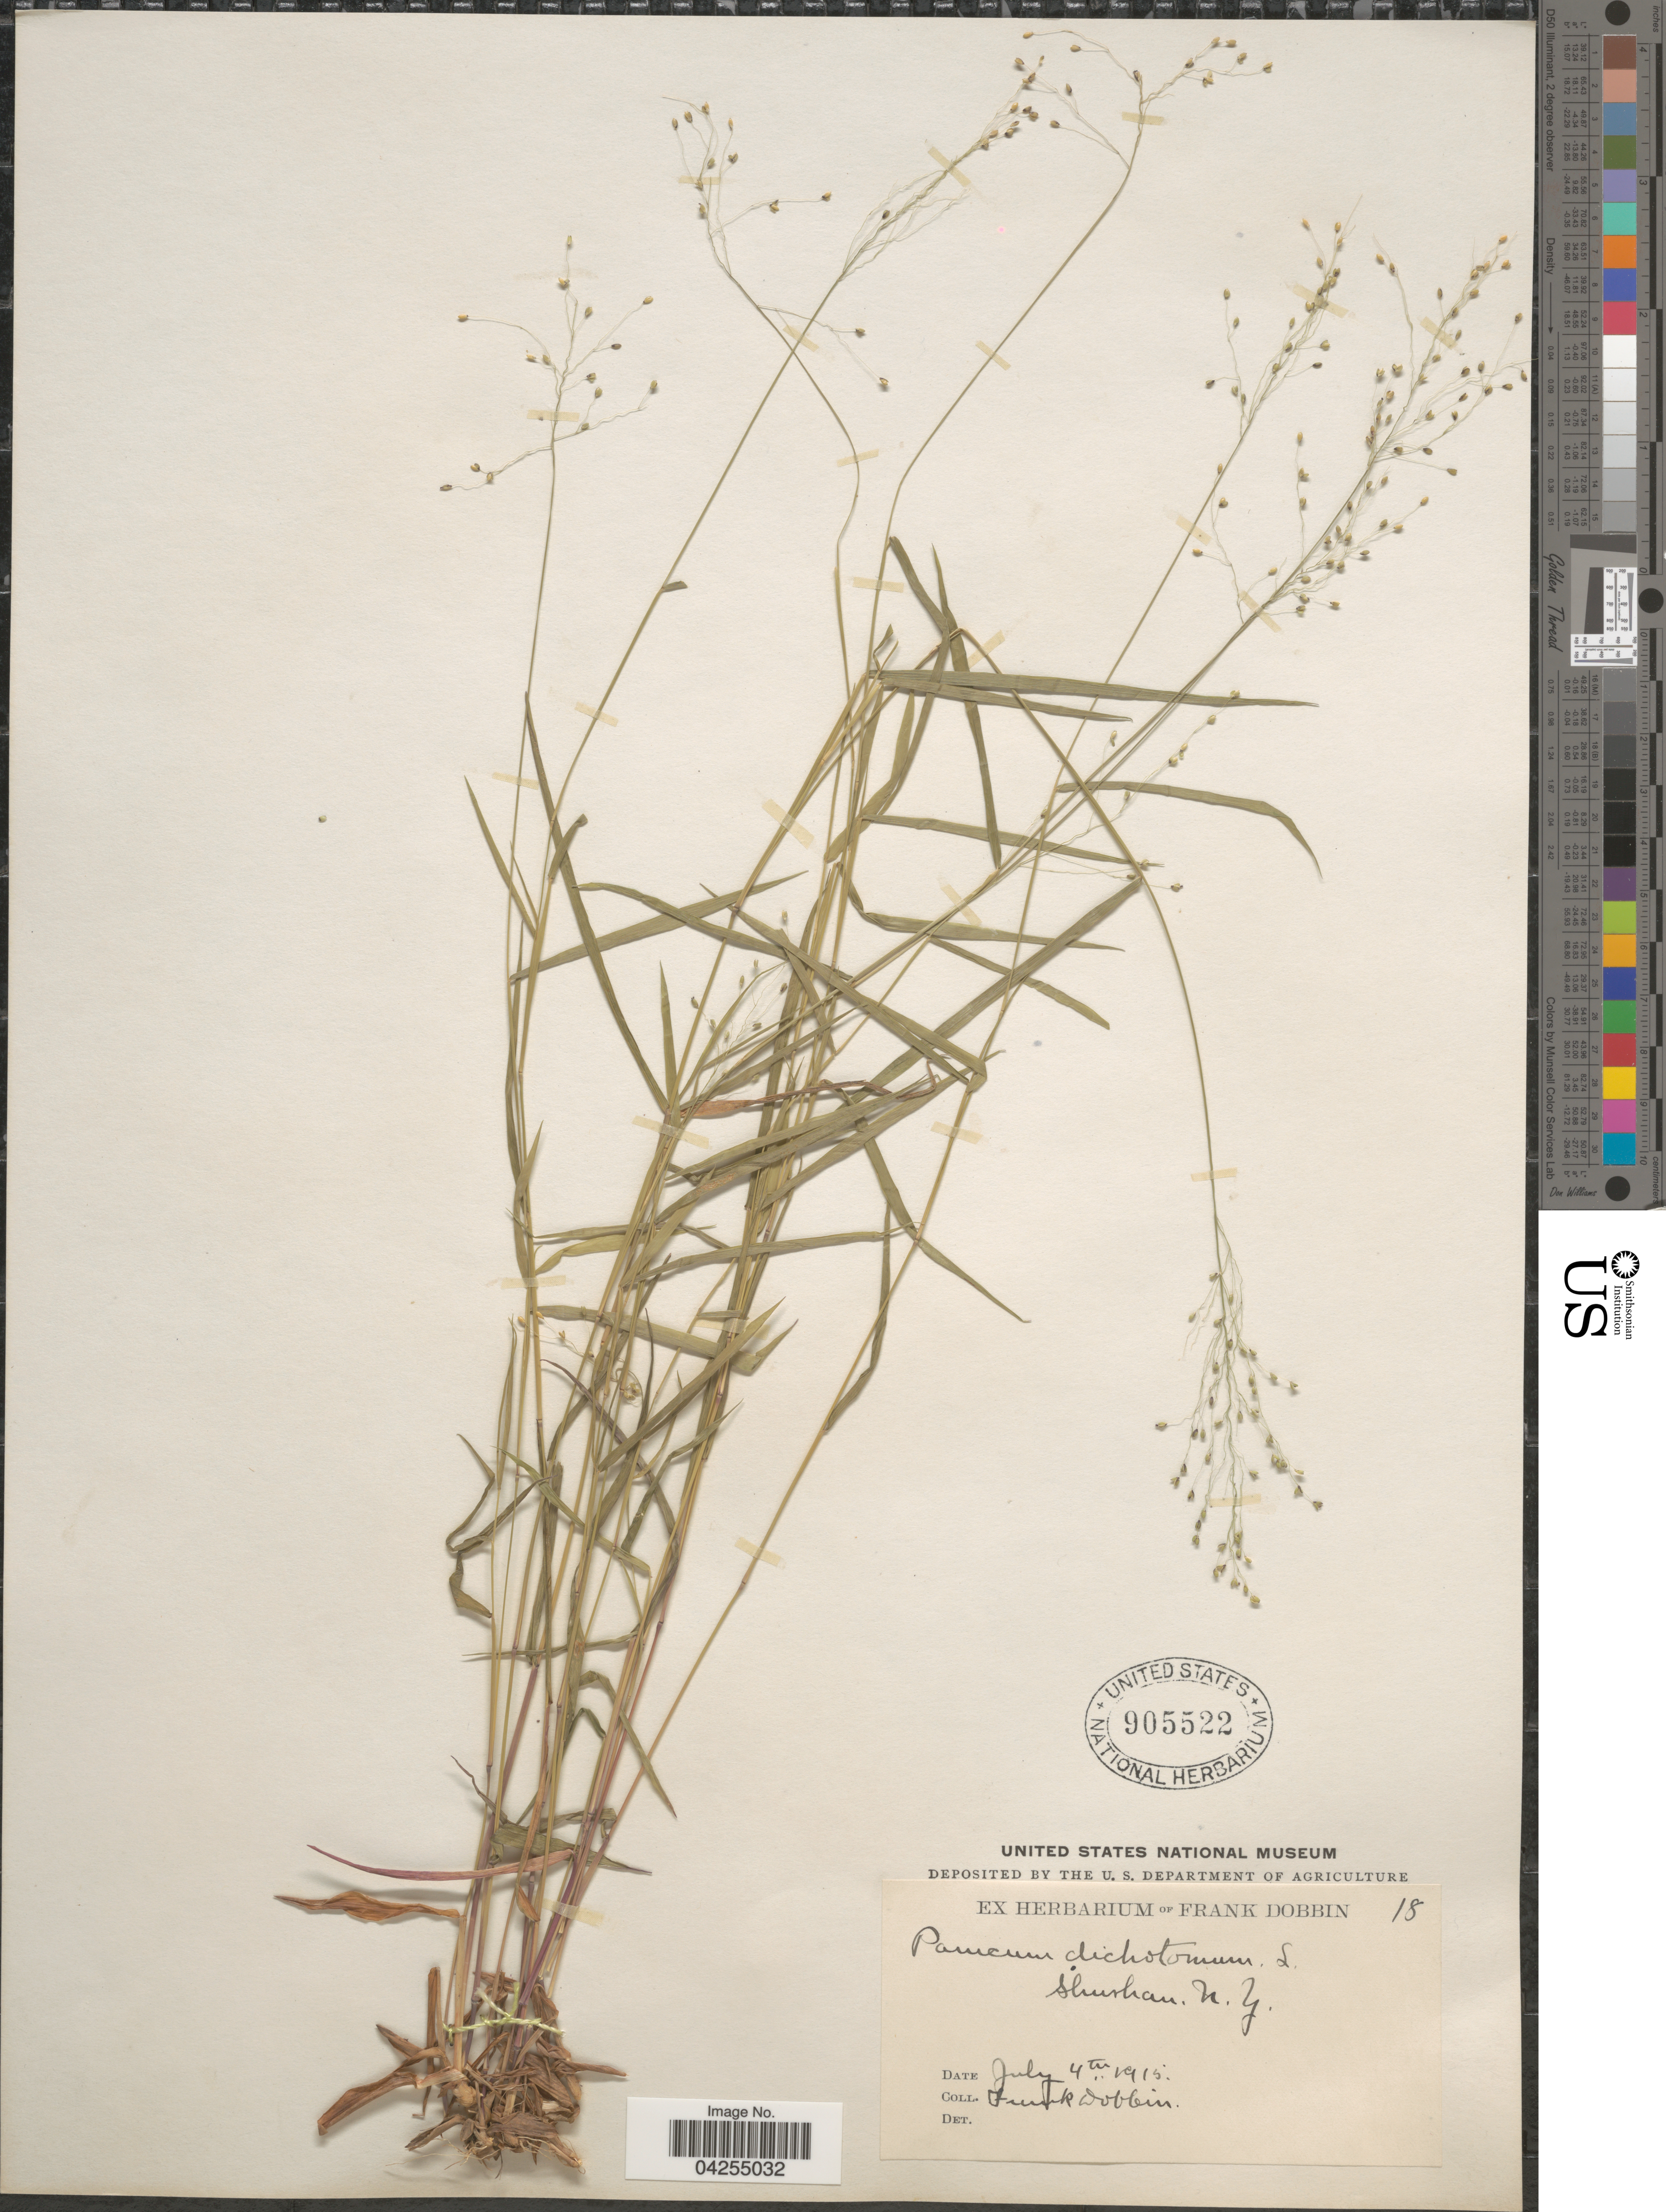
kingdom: Plantae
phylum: Tracheophyta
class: Liliopsida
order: Poales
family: Poaceae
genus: Dichanthelium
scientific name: Dichanthelium dichotomum var. dichotomum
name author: (L.) Gould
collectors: F. Dobbin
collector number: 18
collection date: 1915-07-04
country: United States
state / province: New York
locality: Shurham.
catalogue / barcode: US 905522